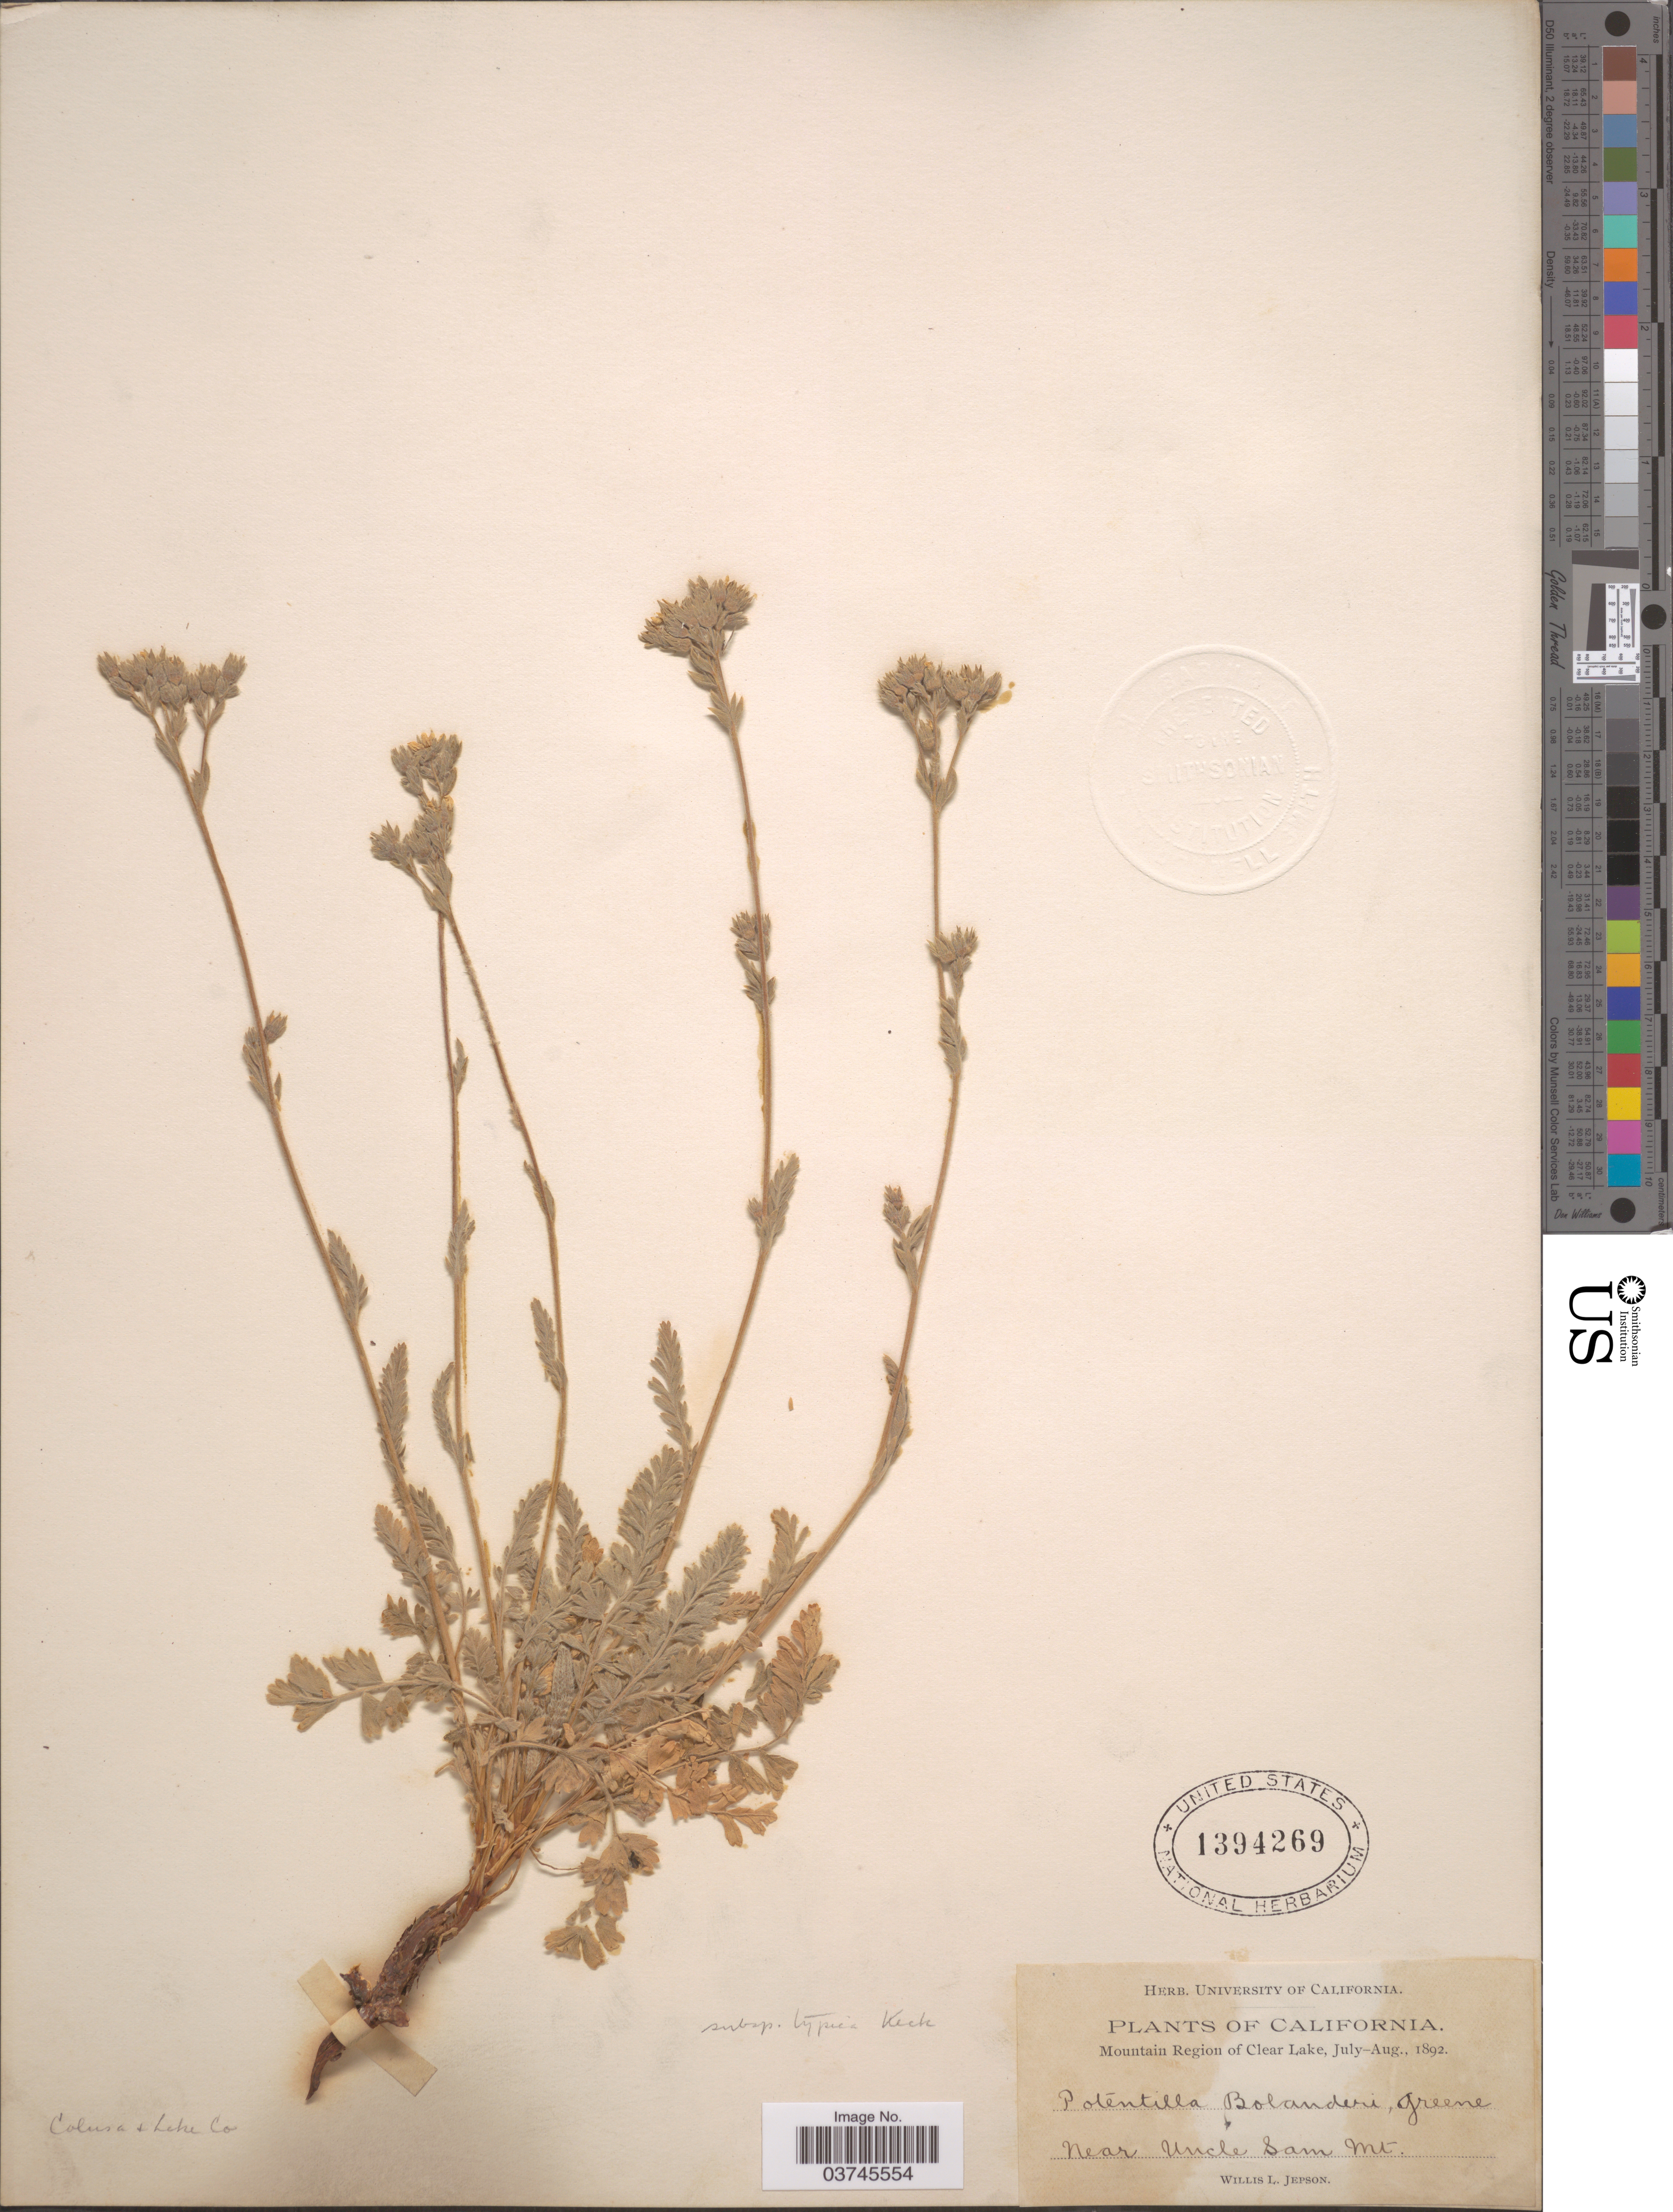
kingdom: Plantae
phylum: Tracheophyta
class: Magnoliopsida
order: Rosales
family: Rosaceae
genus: Potentilla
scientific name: Potentilla bolanderi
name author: (A. Gray) Greene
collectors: W. L. Jepson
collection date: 1892-07/1892-08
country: United States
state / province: California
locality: Mountain Region of Clear Lake. Near Uncle Sam Mt.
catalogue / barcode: US 1394269